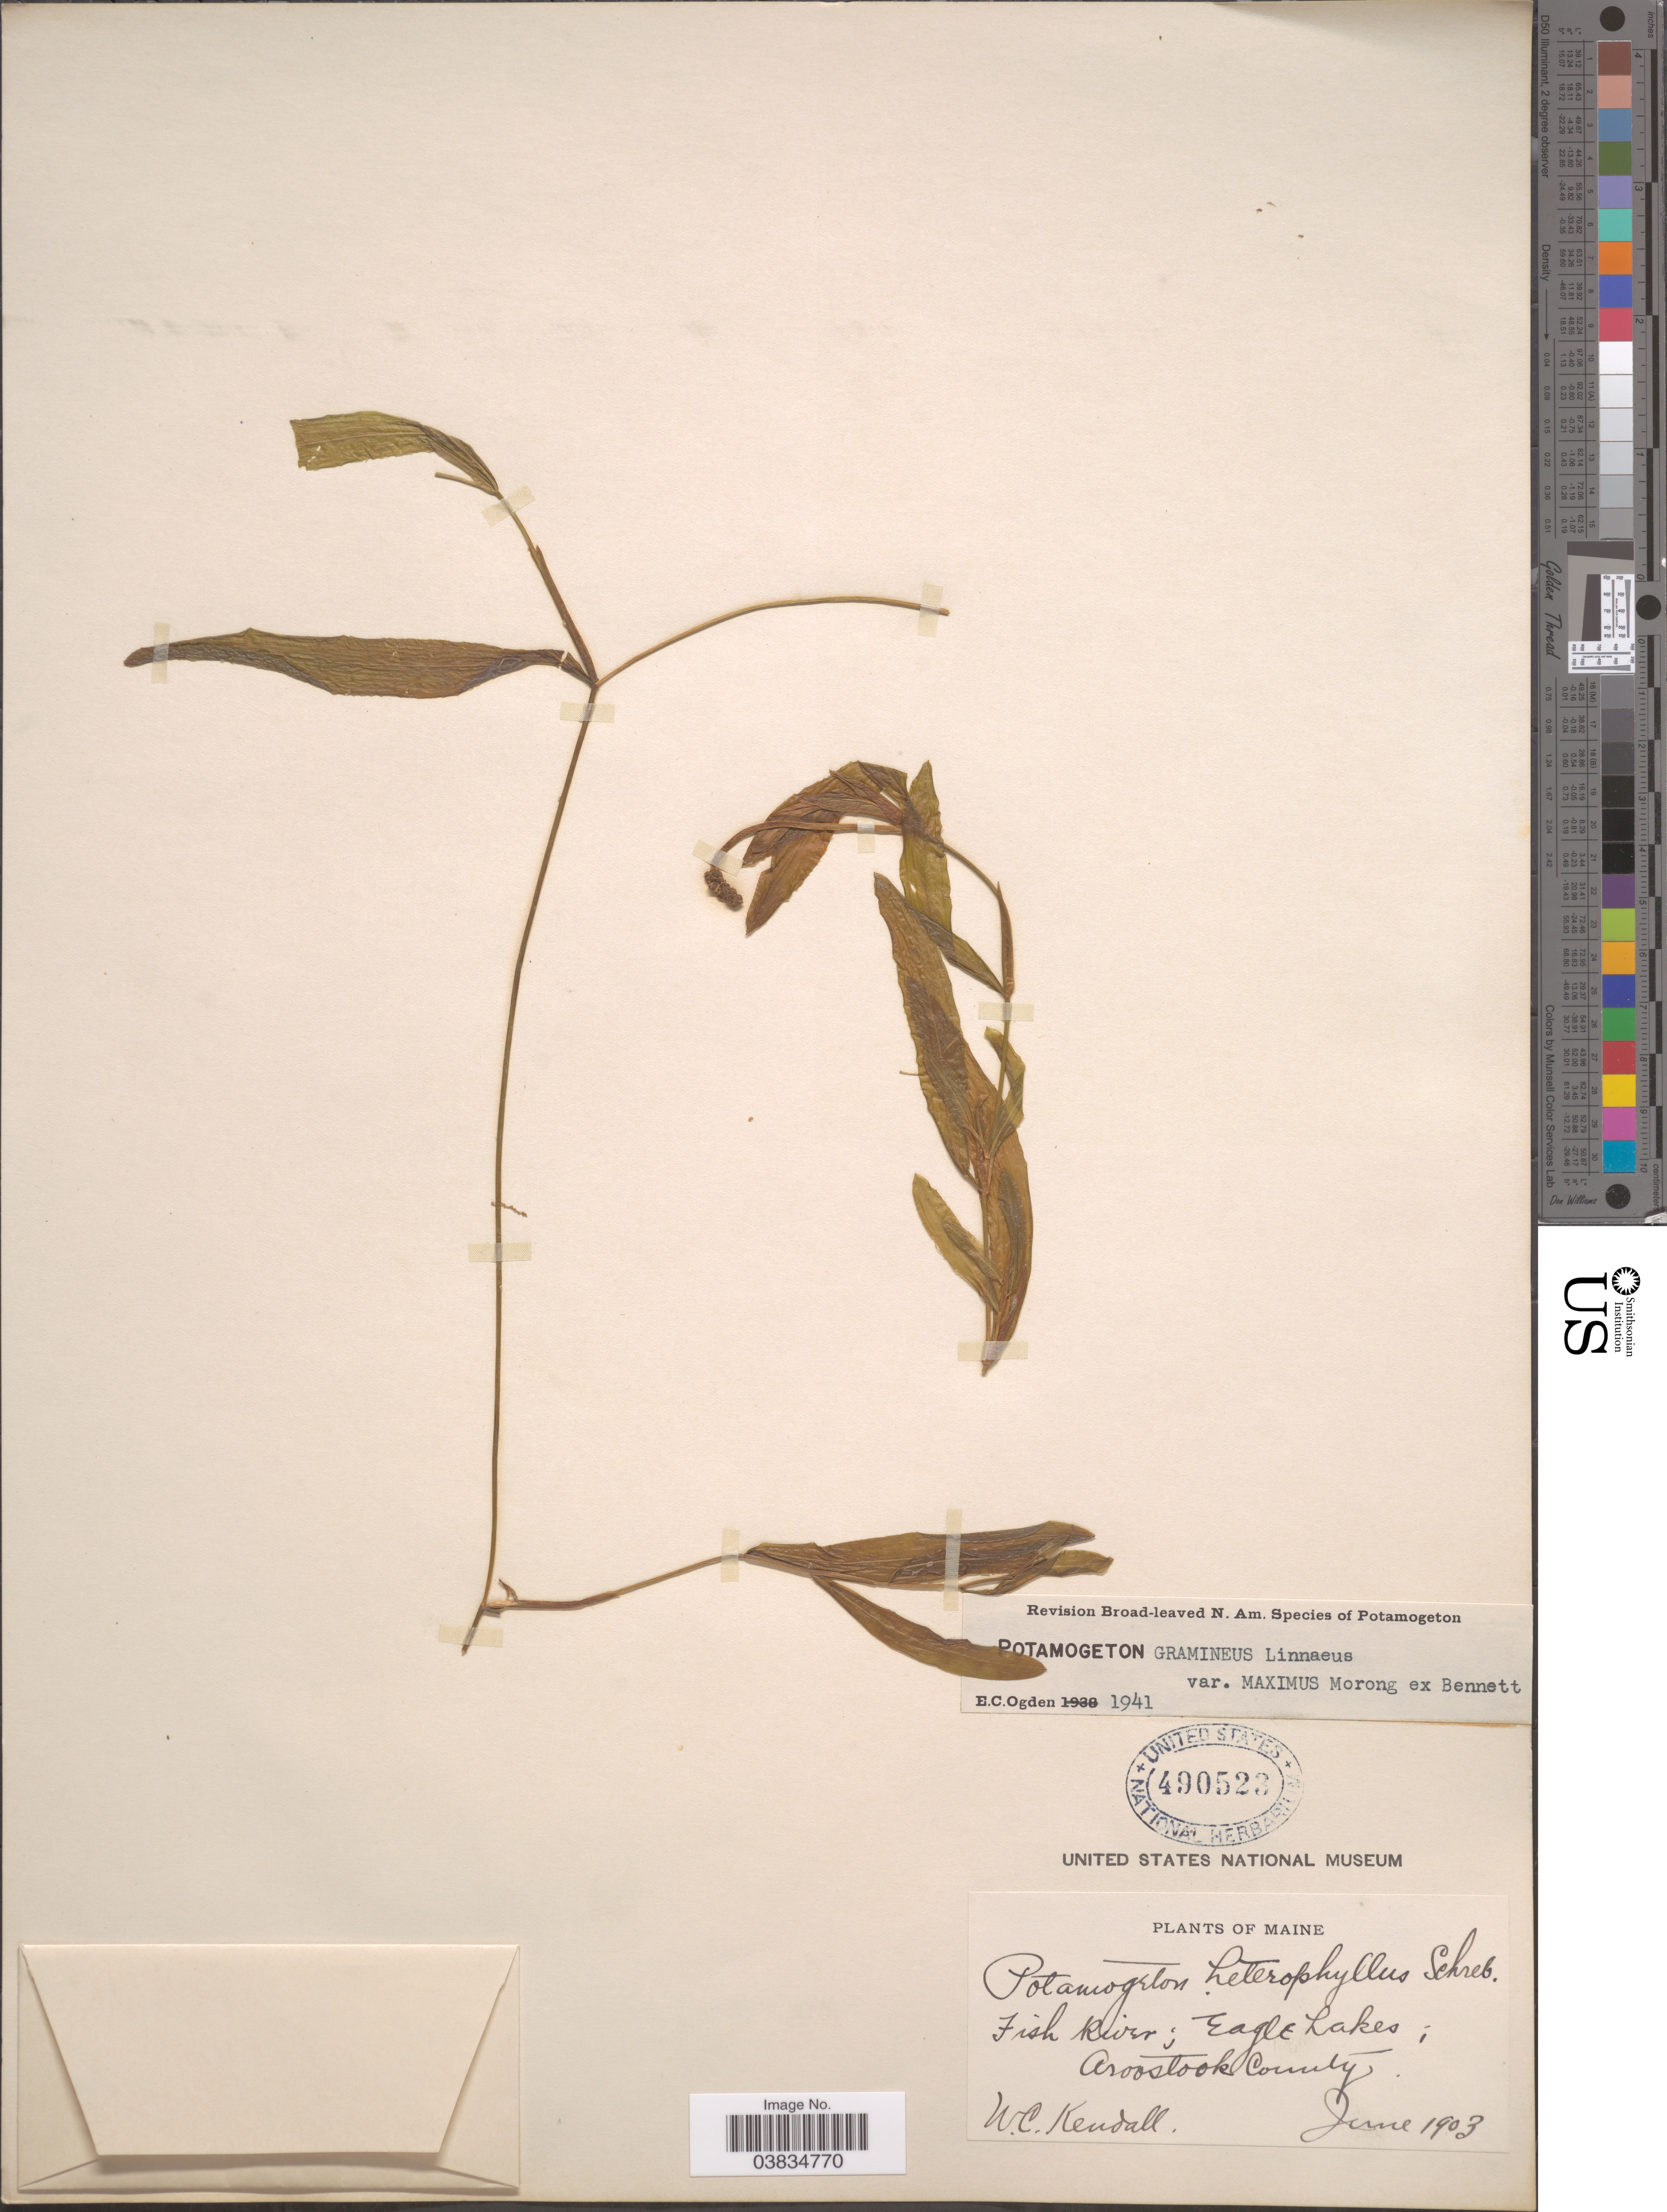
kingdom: Plantae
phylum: Tracheophyta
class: Liliopsida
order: Alismatales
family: Potamogetonaceae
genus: Potamogeton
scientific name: Potamogeton gramineus var. maximus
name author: Morong ex A. Benn.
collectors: W. Kendall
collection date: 1903-06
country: United States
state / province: Maine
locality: Fish River; Eagle Lakes; Aroostook County.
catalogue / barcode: US 490523